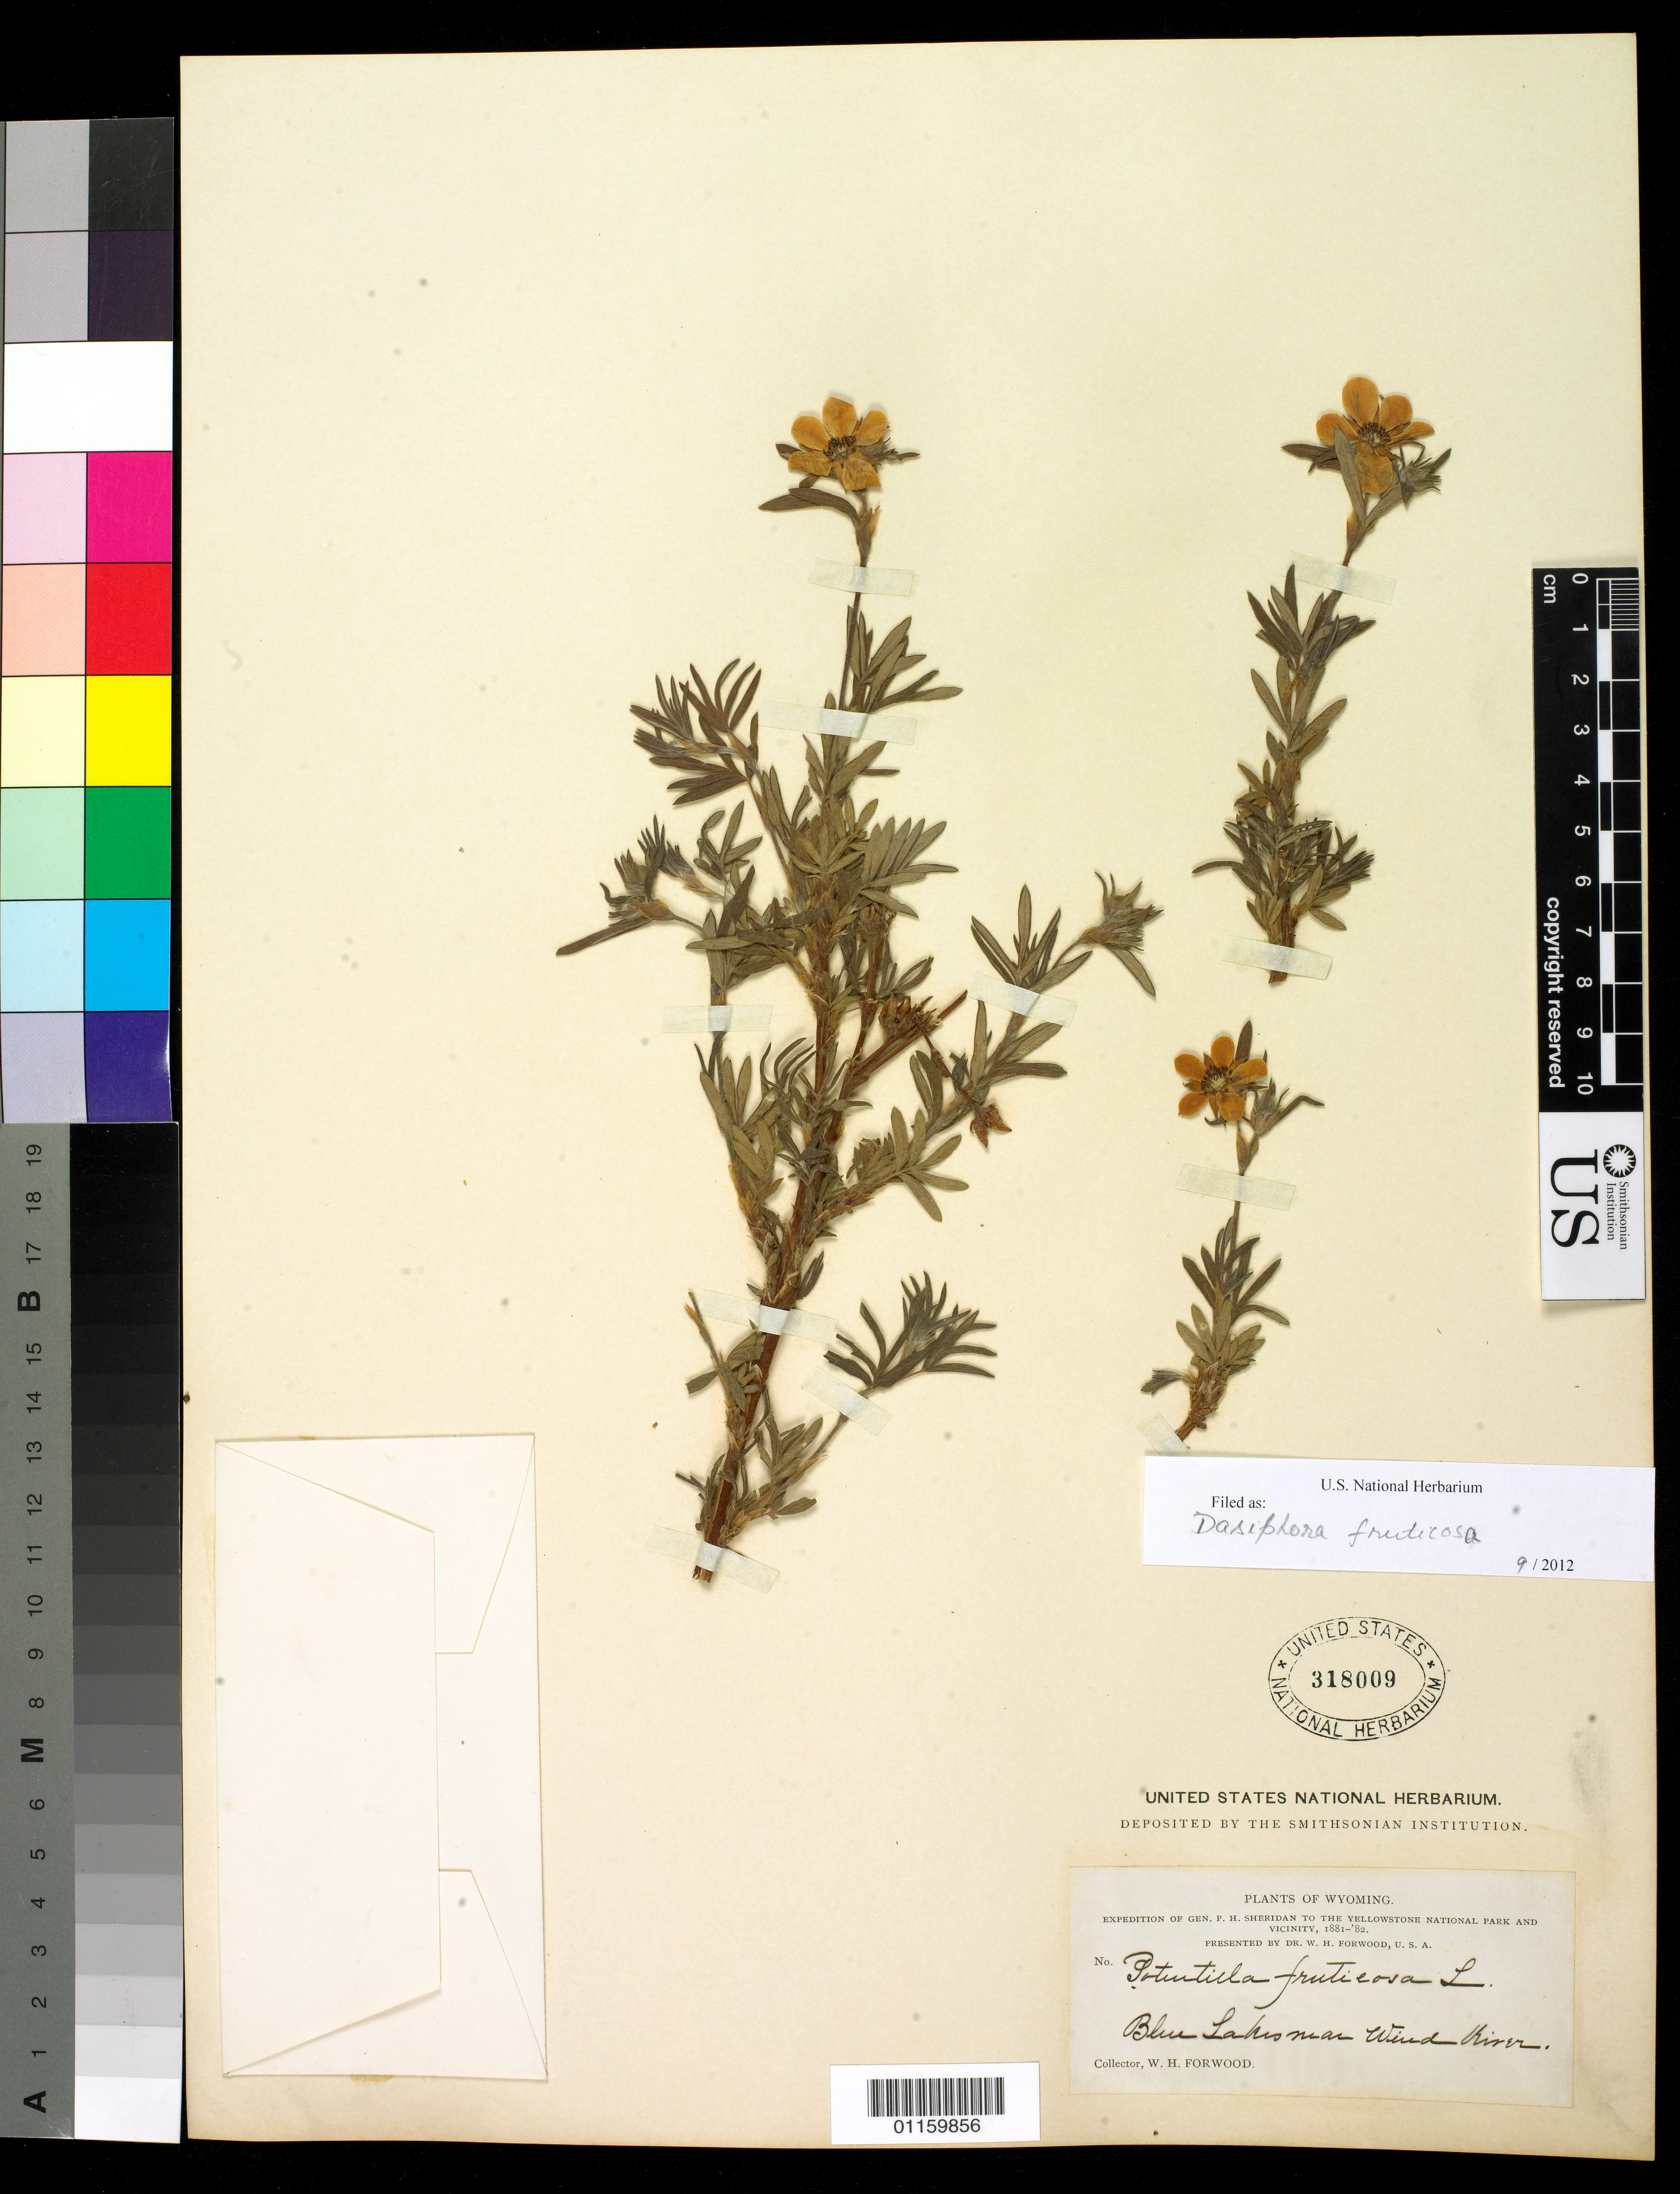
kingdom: Plantae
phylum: Tracheophyta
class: Magnoliopsida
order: Rosales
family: Rosaceae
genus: Dasiphora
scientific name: Dasiphora fruticosa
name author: (L.) Rydb.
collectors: W. Forwood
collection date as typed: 1881 to -- --- 1882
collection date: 1881/1882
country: United States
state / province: Colorado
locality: Blue Lakes, Wind River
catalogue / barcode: US 318009